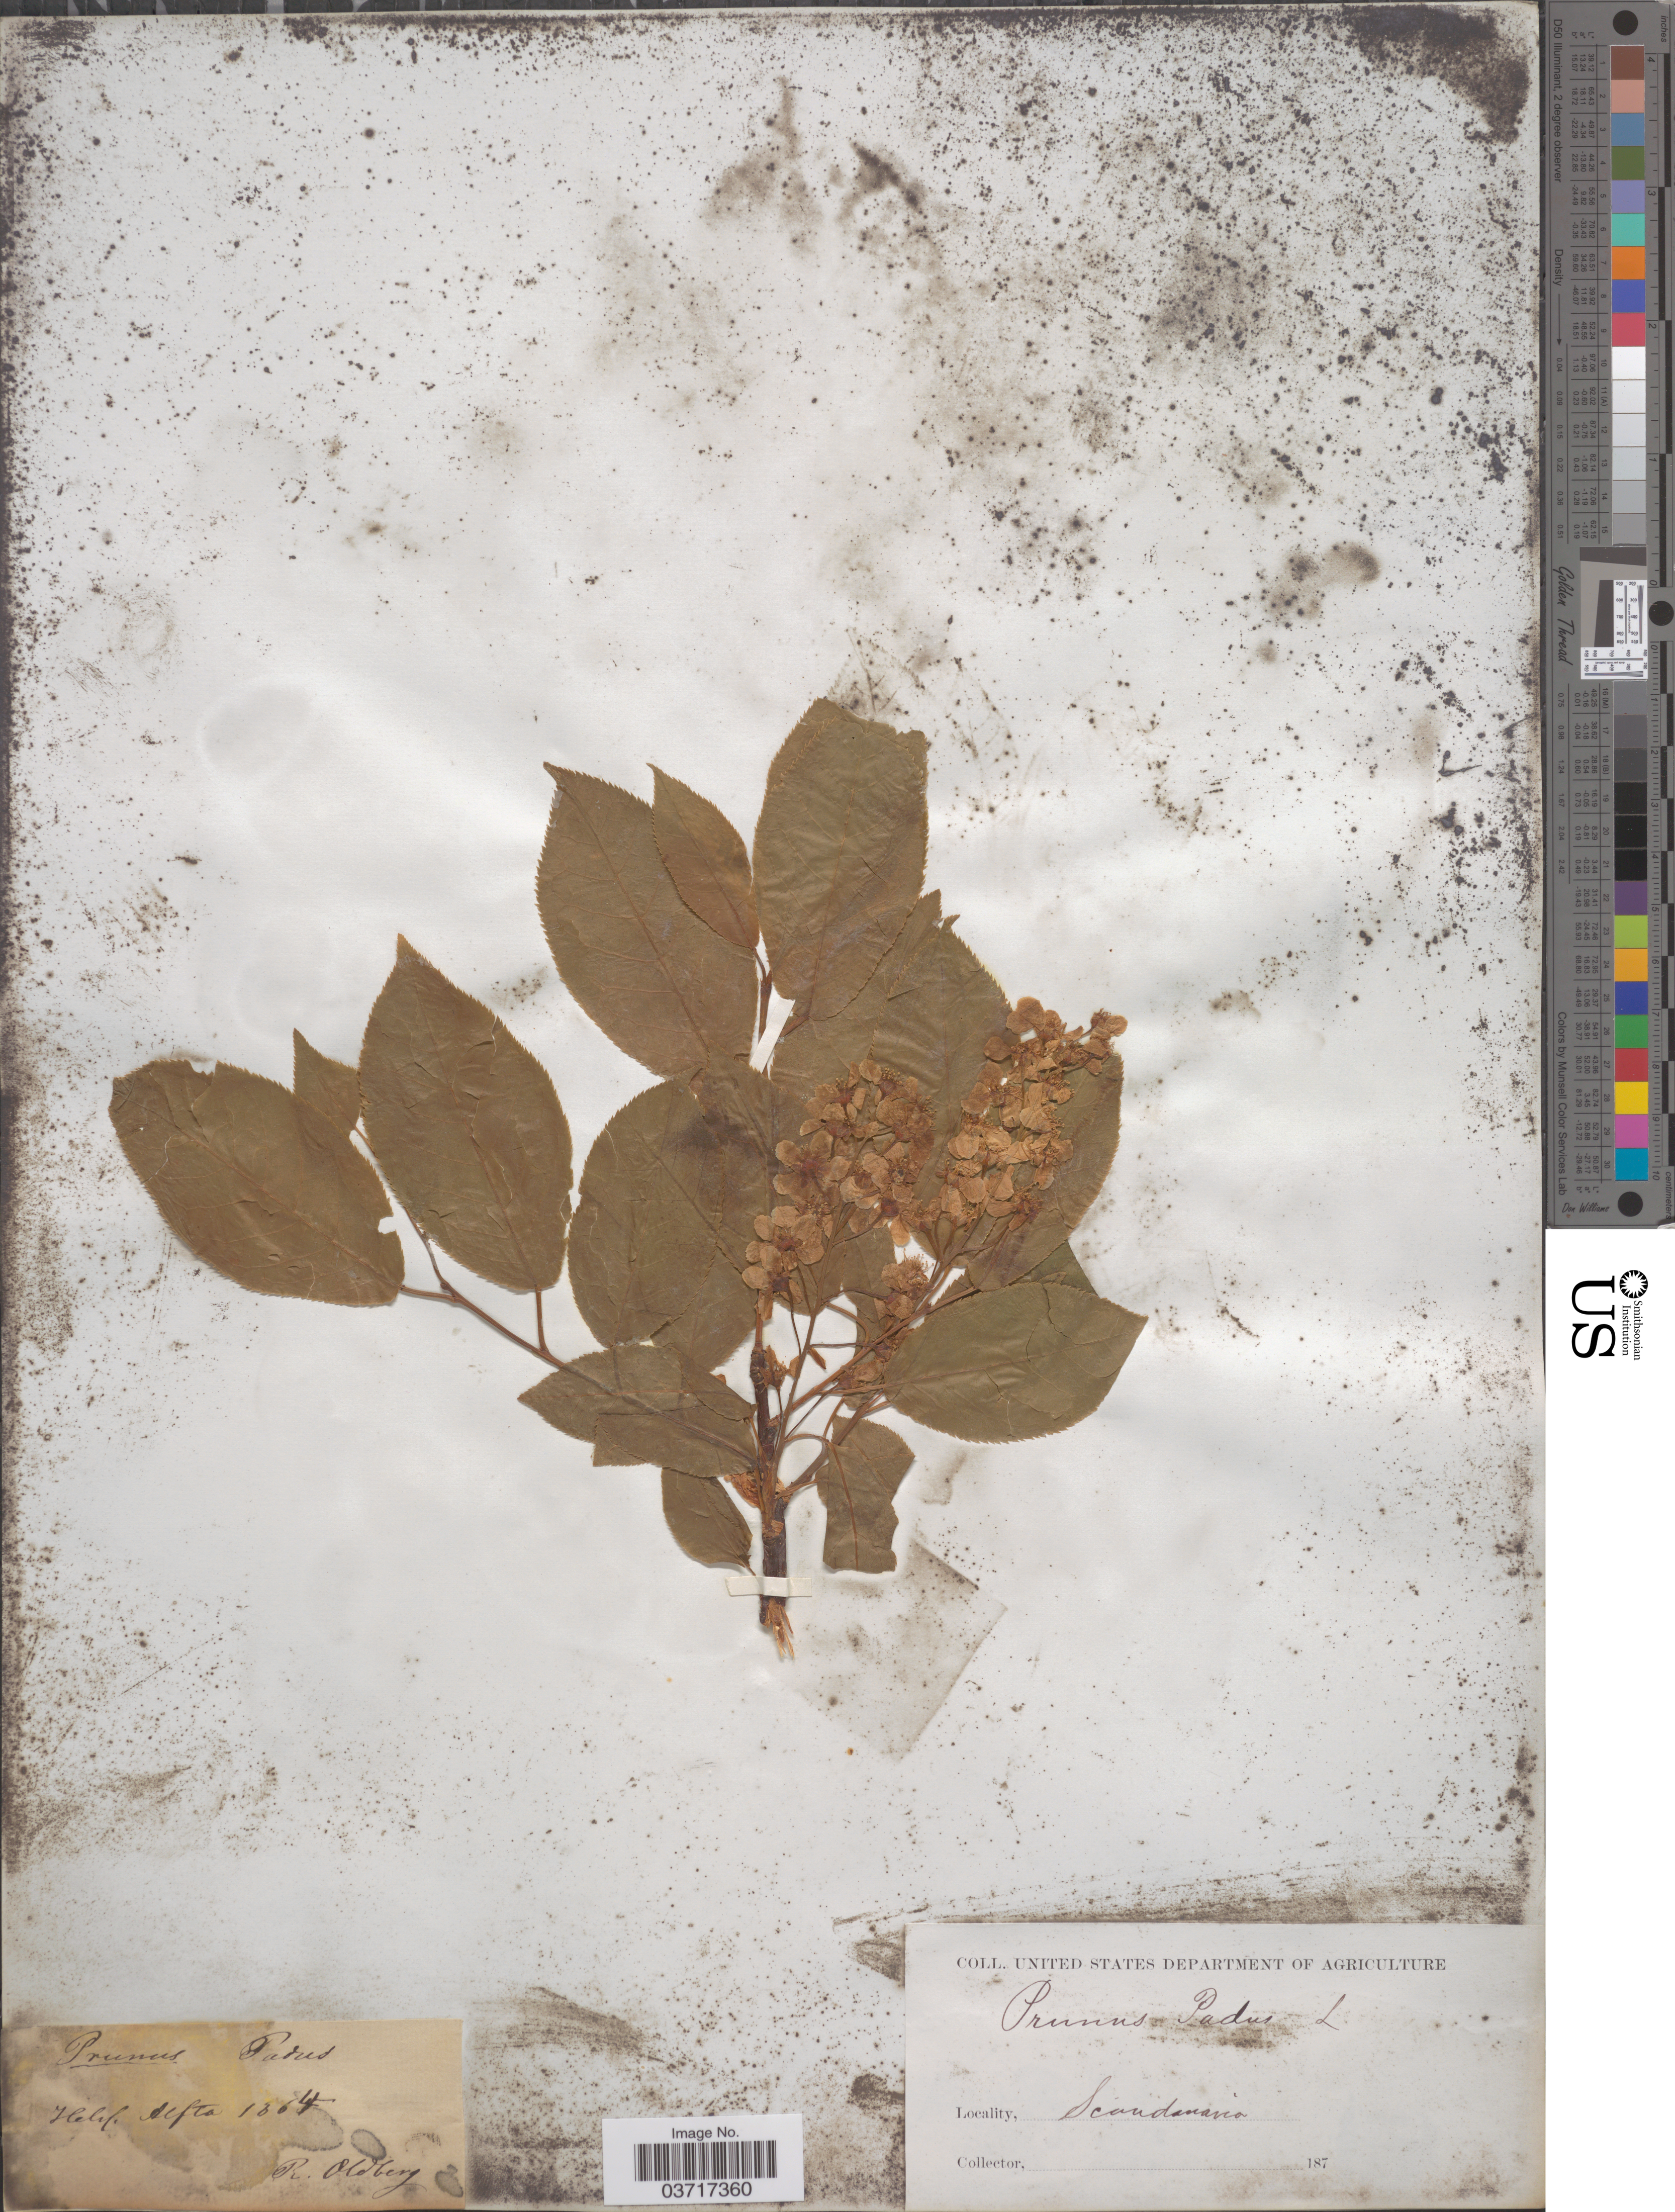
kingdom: Plantae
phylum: Tracheophyta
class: Magnoliopsida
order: Rosales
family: Rosaceae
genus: Prunus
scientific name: Prunus padus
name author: L.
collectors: R. Oldberg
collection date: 1864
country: Sweden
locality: Scandanavia. Helv. Alfta.